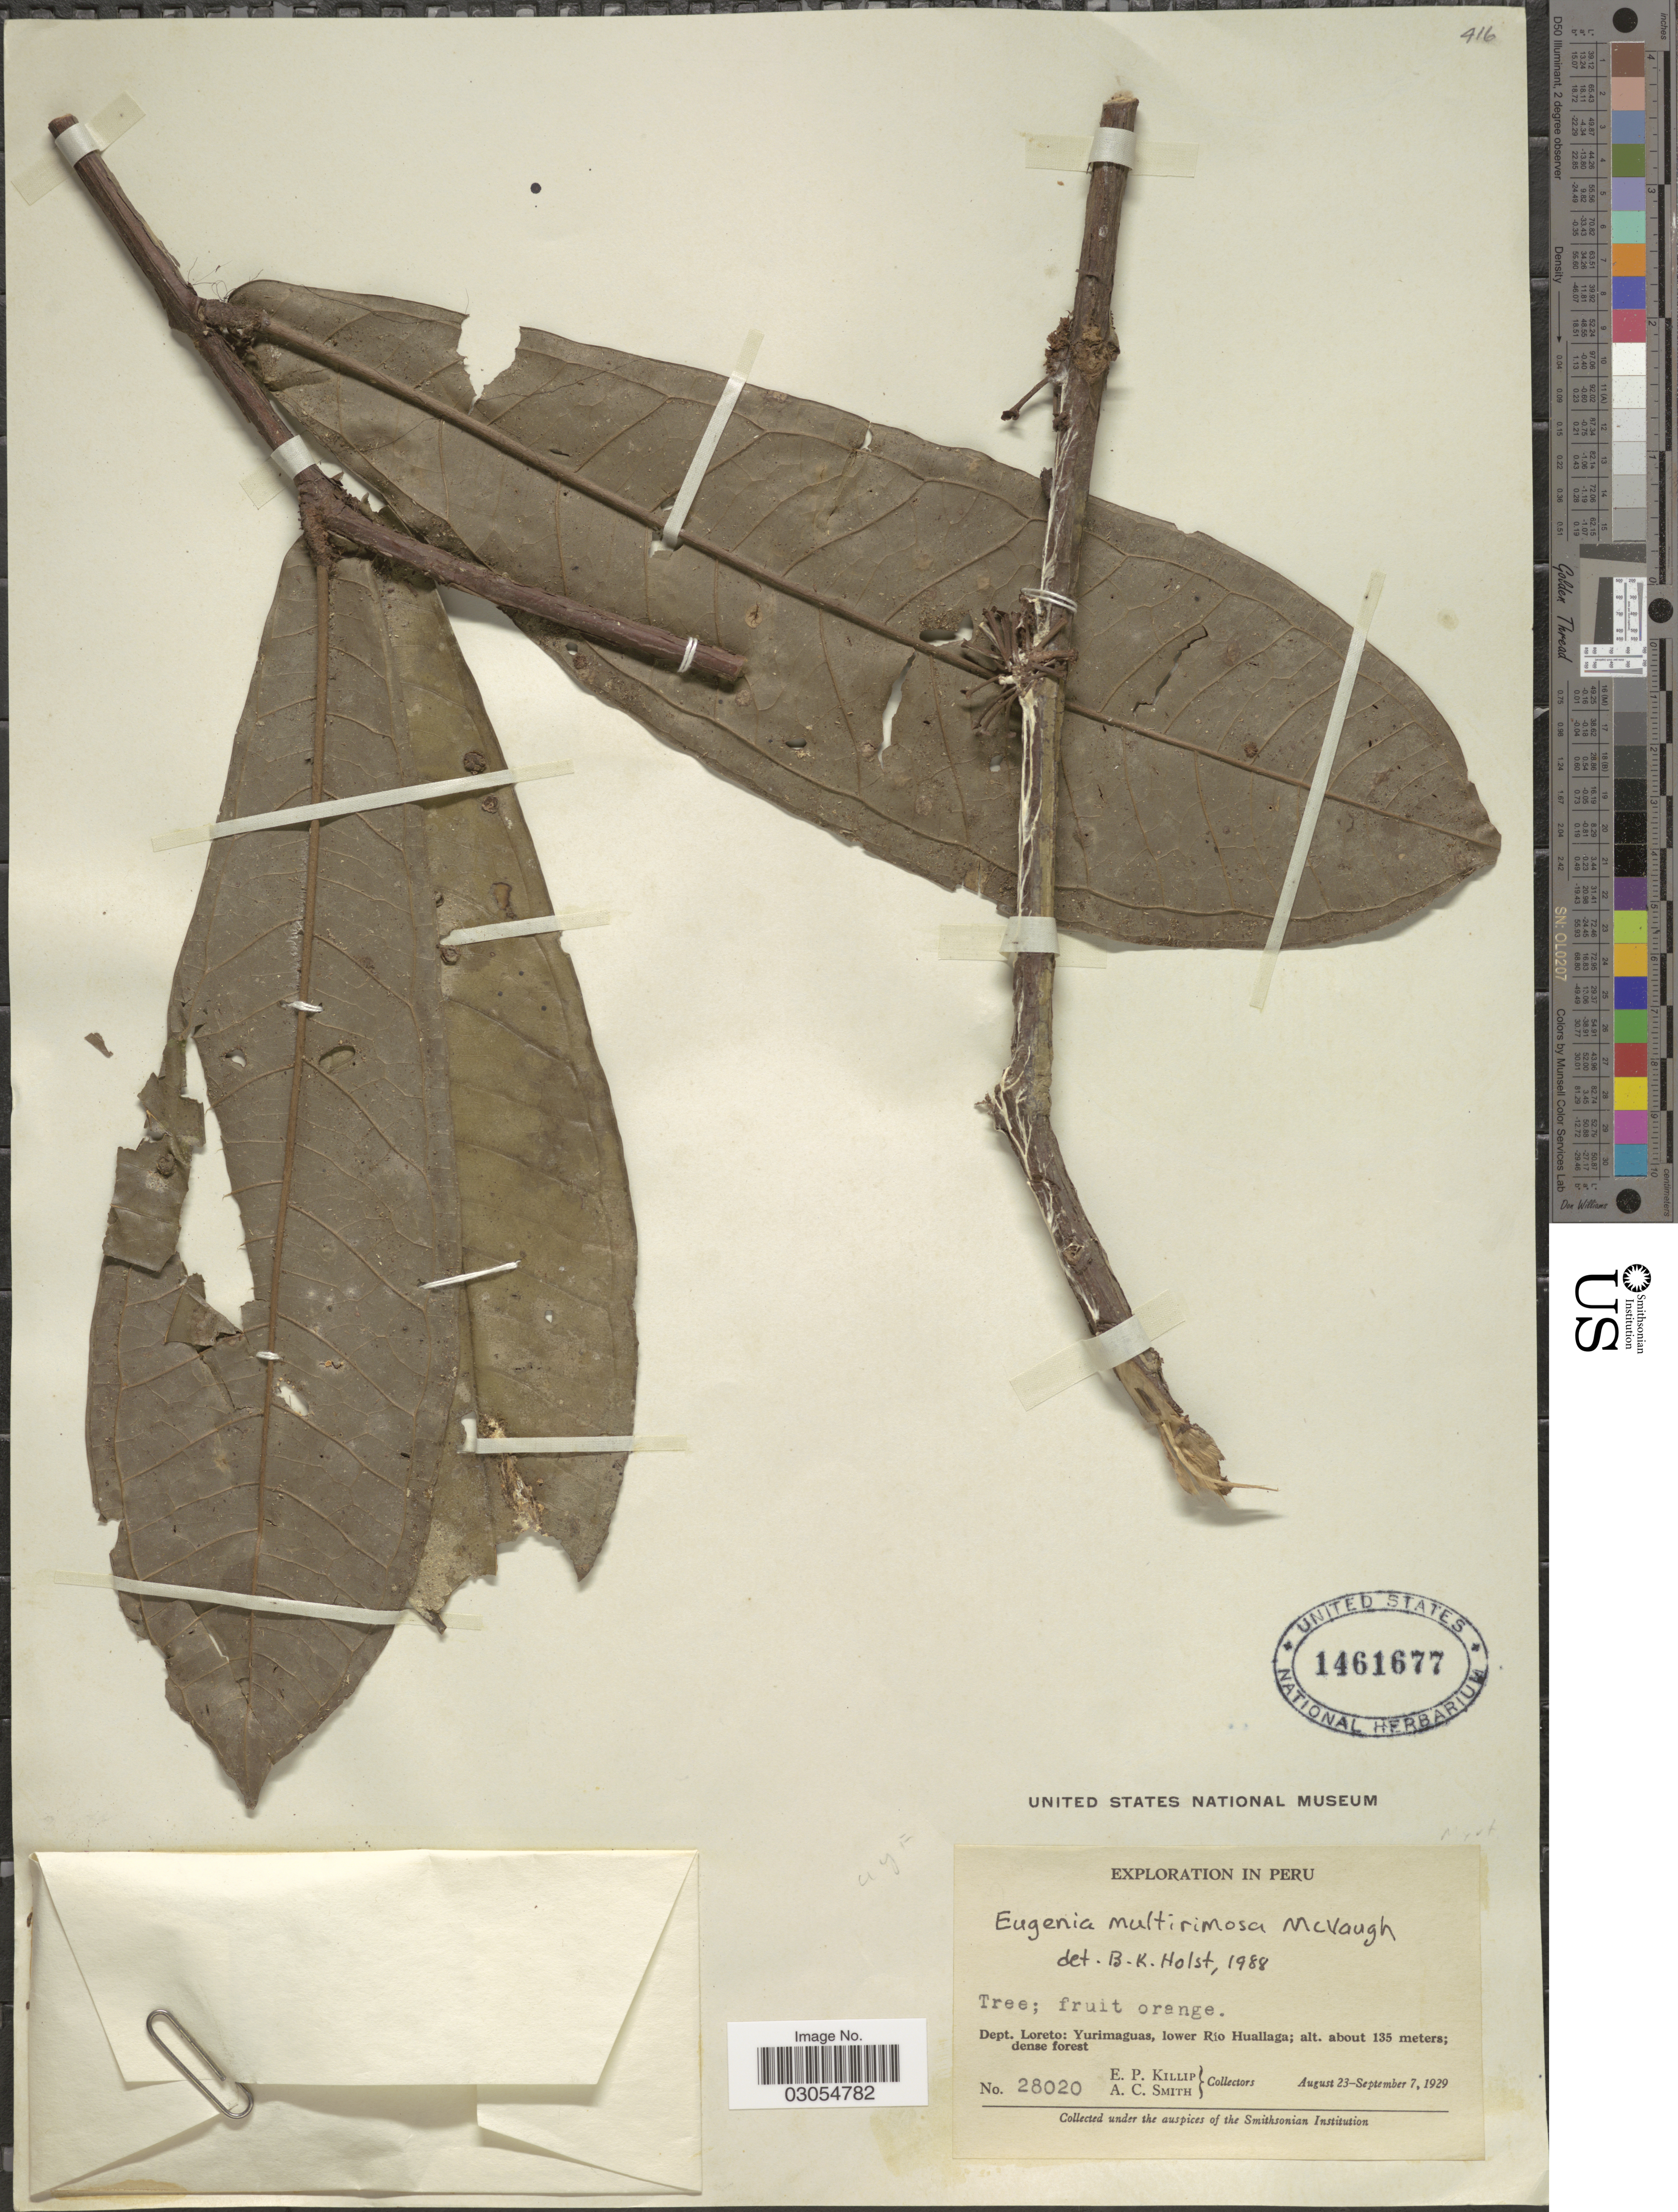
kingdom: Plantae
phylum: Tracheophyta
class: Magnoliopsida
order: Myrtales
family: Myrtaceae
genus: Eugenia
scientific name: Eugenia multirimosa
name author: McVaugh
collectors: E. P. Killip & A. C. Smith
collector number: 28020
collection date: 1929-08-23/1929-09-07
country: Peru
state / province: Loreto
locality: Dept. Loreto: Yurimaguas, lower Río Huallaga.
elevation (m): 135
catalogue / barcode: US 1461677